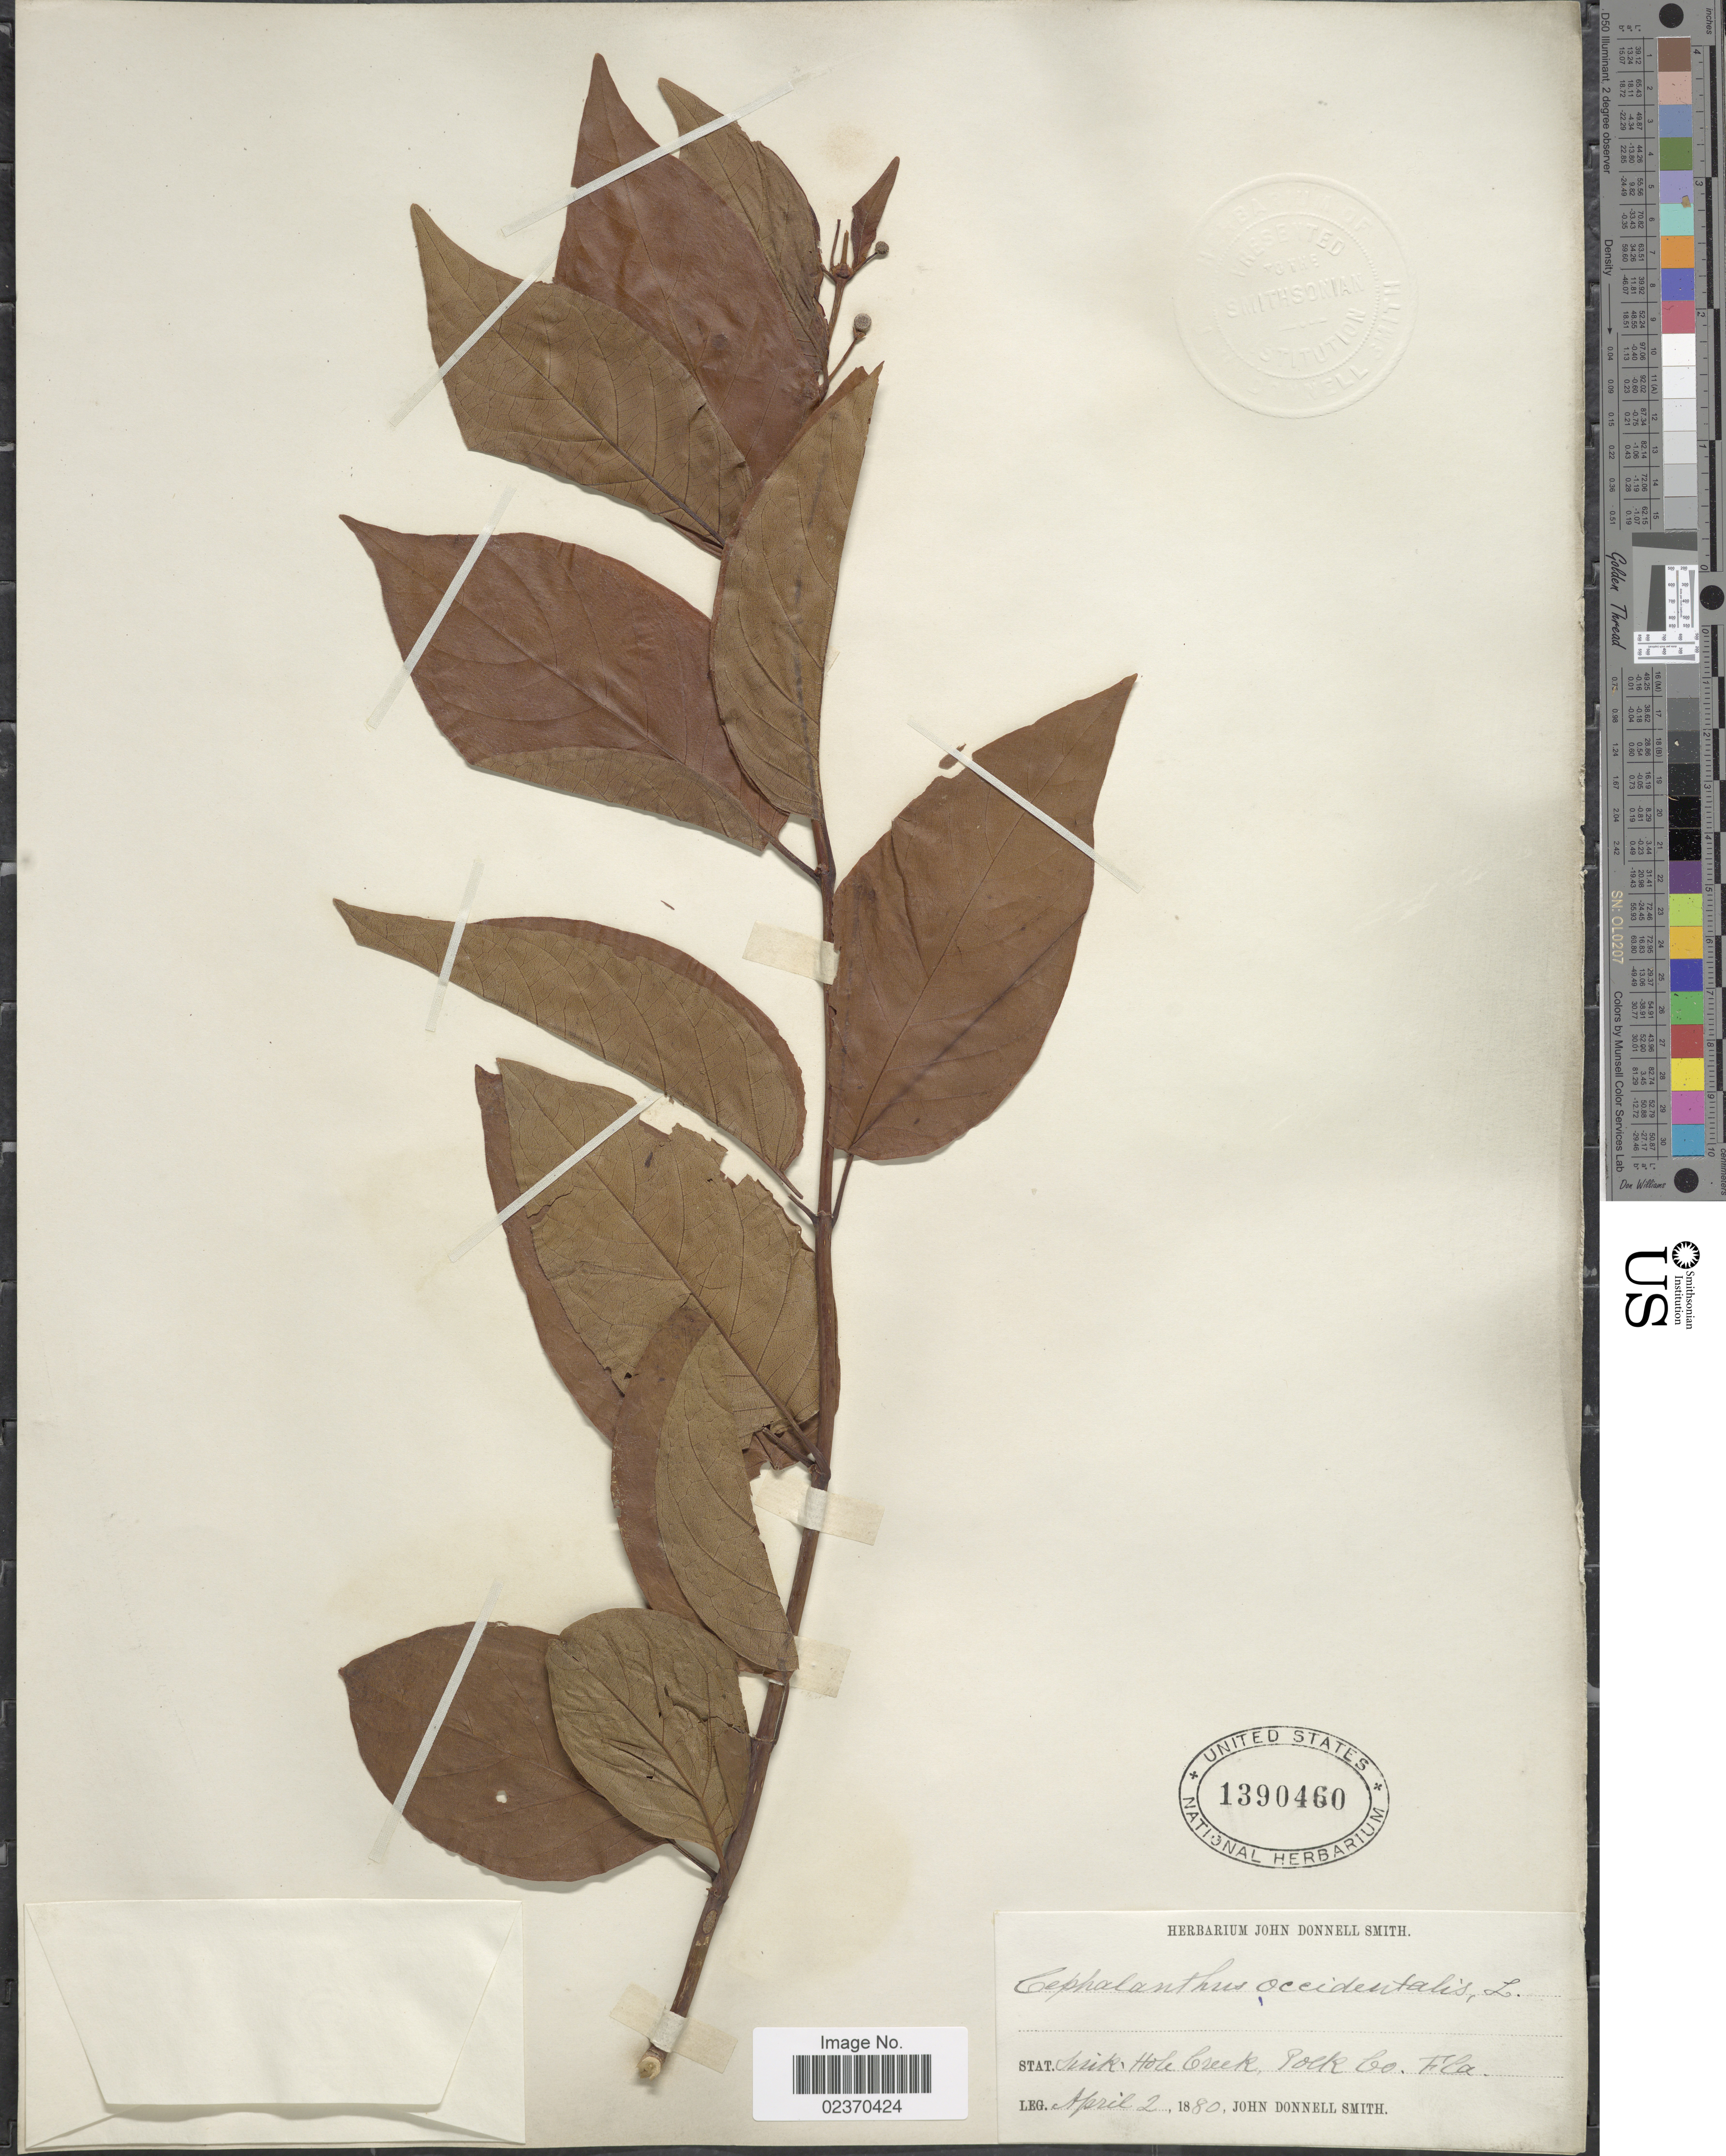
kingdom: Plantae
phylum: Tracheophyta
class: Magnoliopsida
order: Gentianales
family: Rubiaceae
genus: Cephalanthus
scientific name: Cephalanthus occidentalis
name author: L.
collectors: J. Donnell Smith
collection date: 1880-04-02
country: United States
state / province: Florida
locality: Sink Hole Creek, Polk Co.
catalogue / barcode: US 1390460